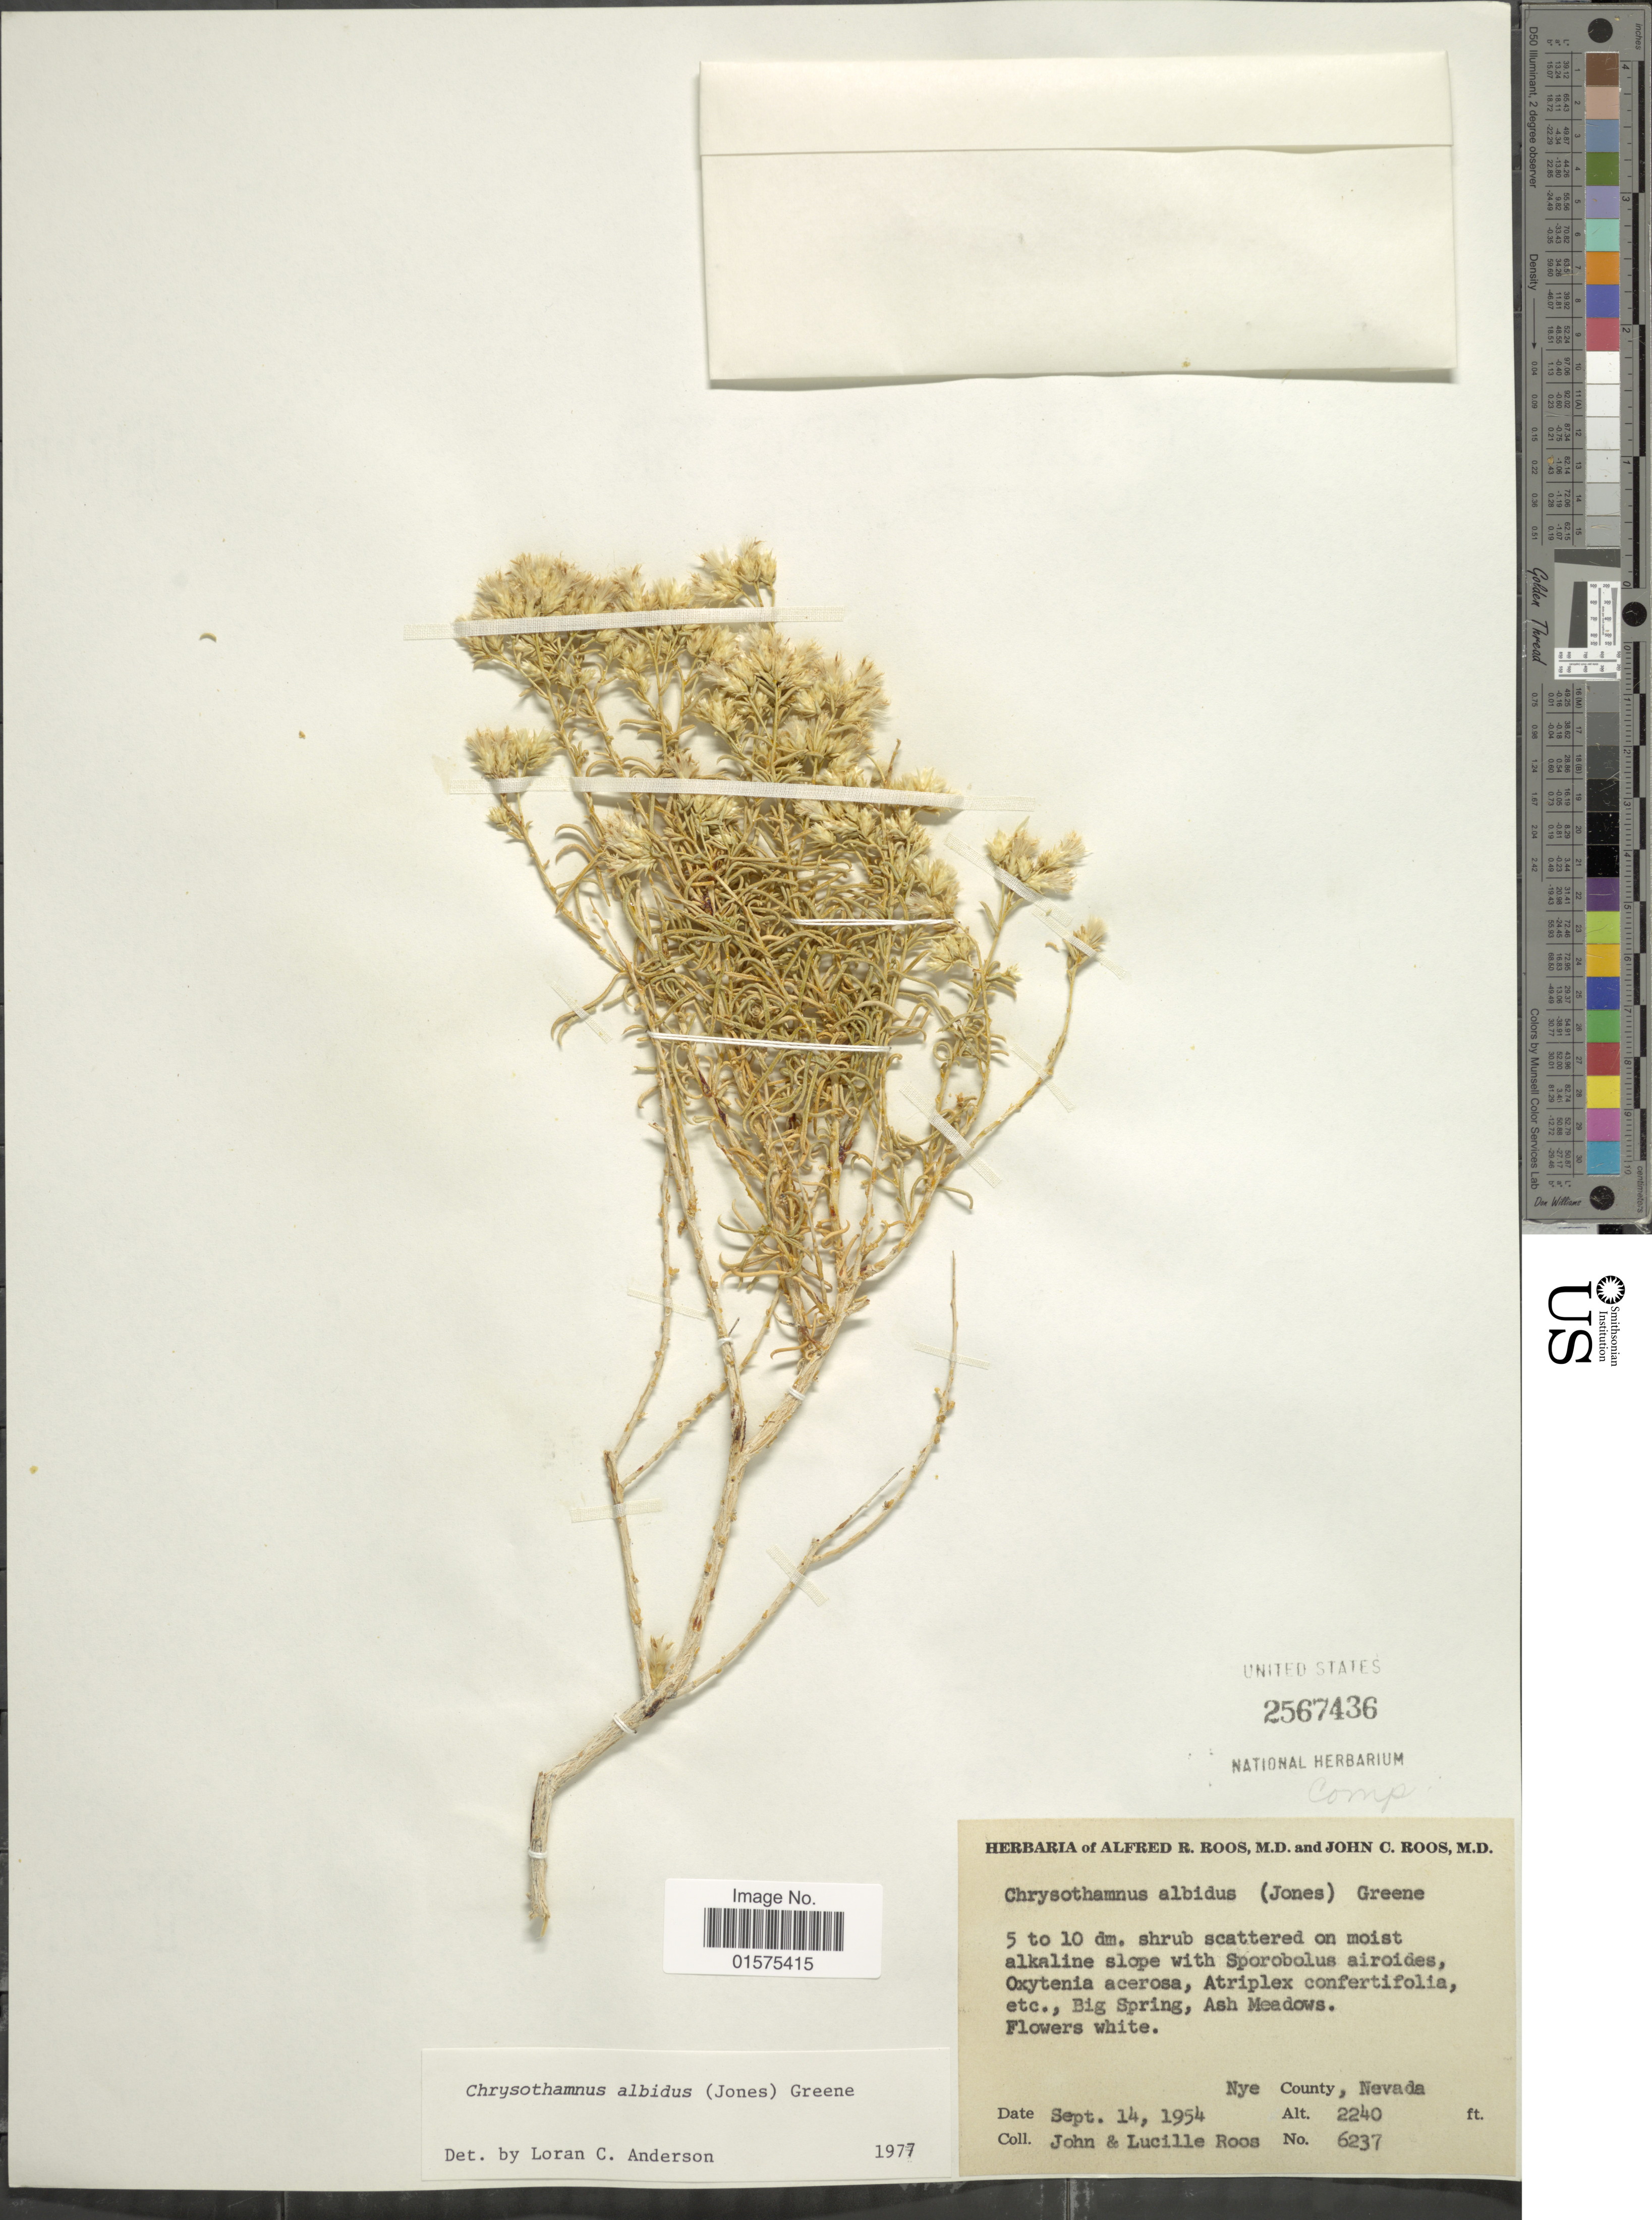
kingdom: Plantae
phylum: Tracheophyta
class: Magnoliopsida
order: Asterales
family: Asteraceae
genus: Ericameria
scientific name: Ericameria albida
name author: (M.E. Jones ex A. Gray) L.C. Anderson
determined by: Urbatsch, Lowell E., Curator (LSU), Louisiana State University (UNITED STATES)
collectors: J. C. Roos & L. Roos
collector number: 6237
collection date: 1954-09-14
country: United States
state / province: Nevada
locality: County Nye. Big Spring, Ash Meadows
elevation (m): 683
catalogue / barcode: US 2567436